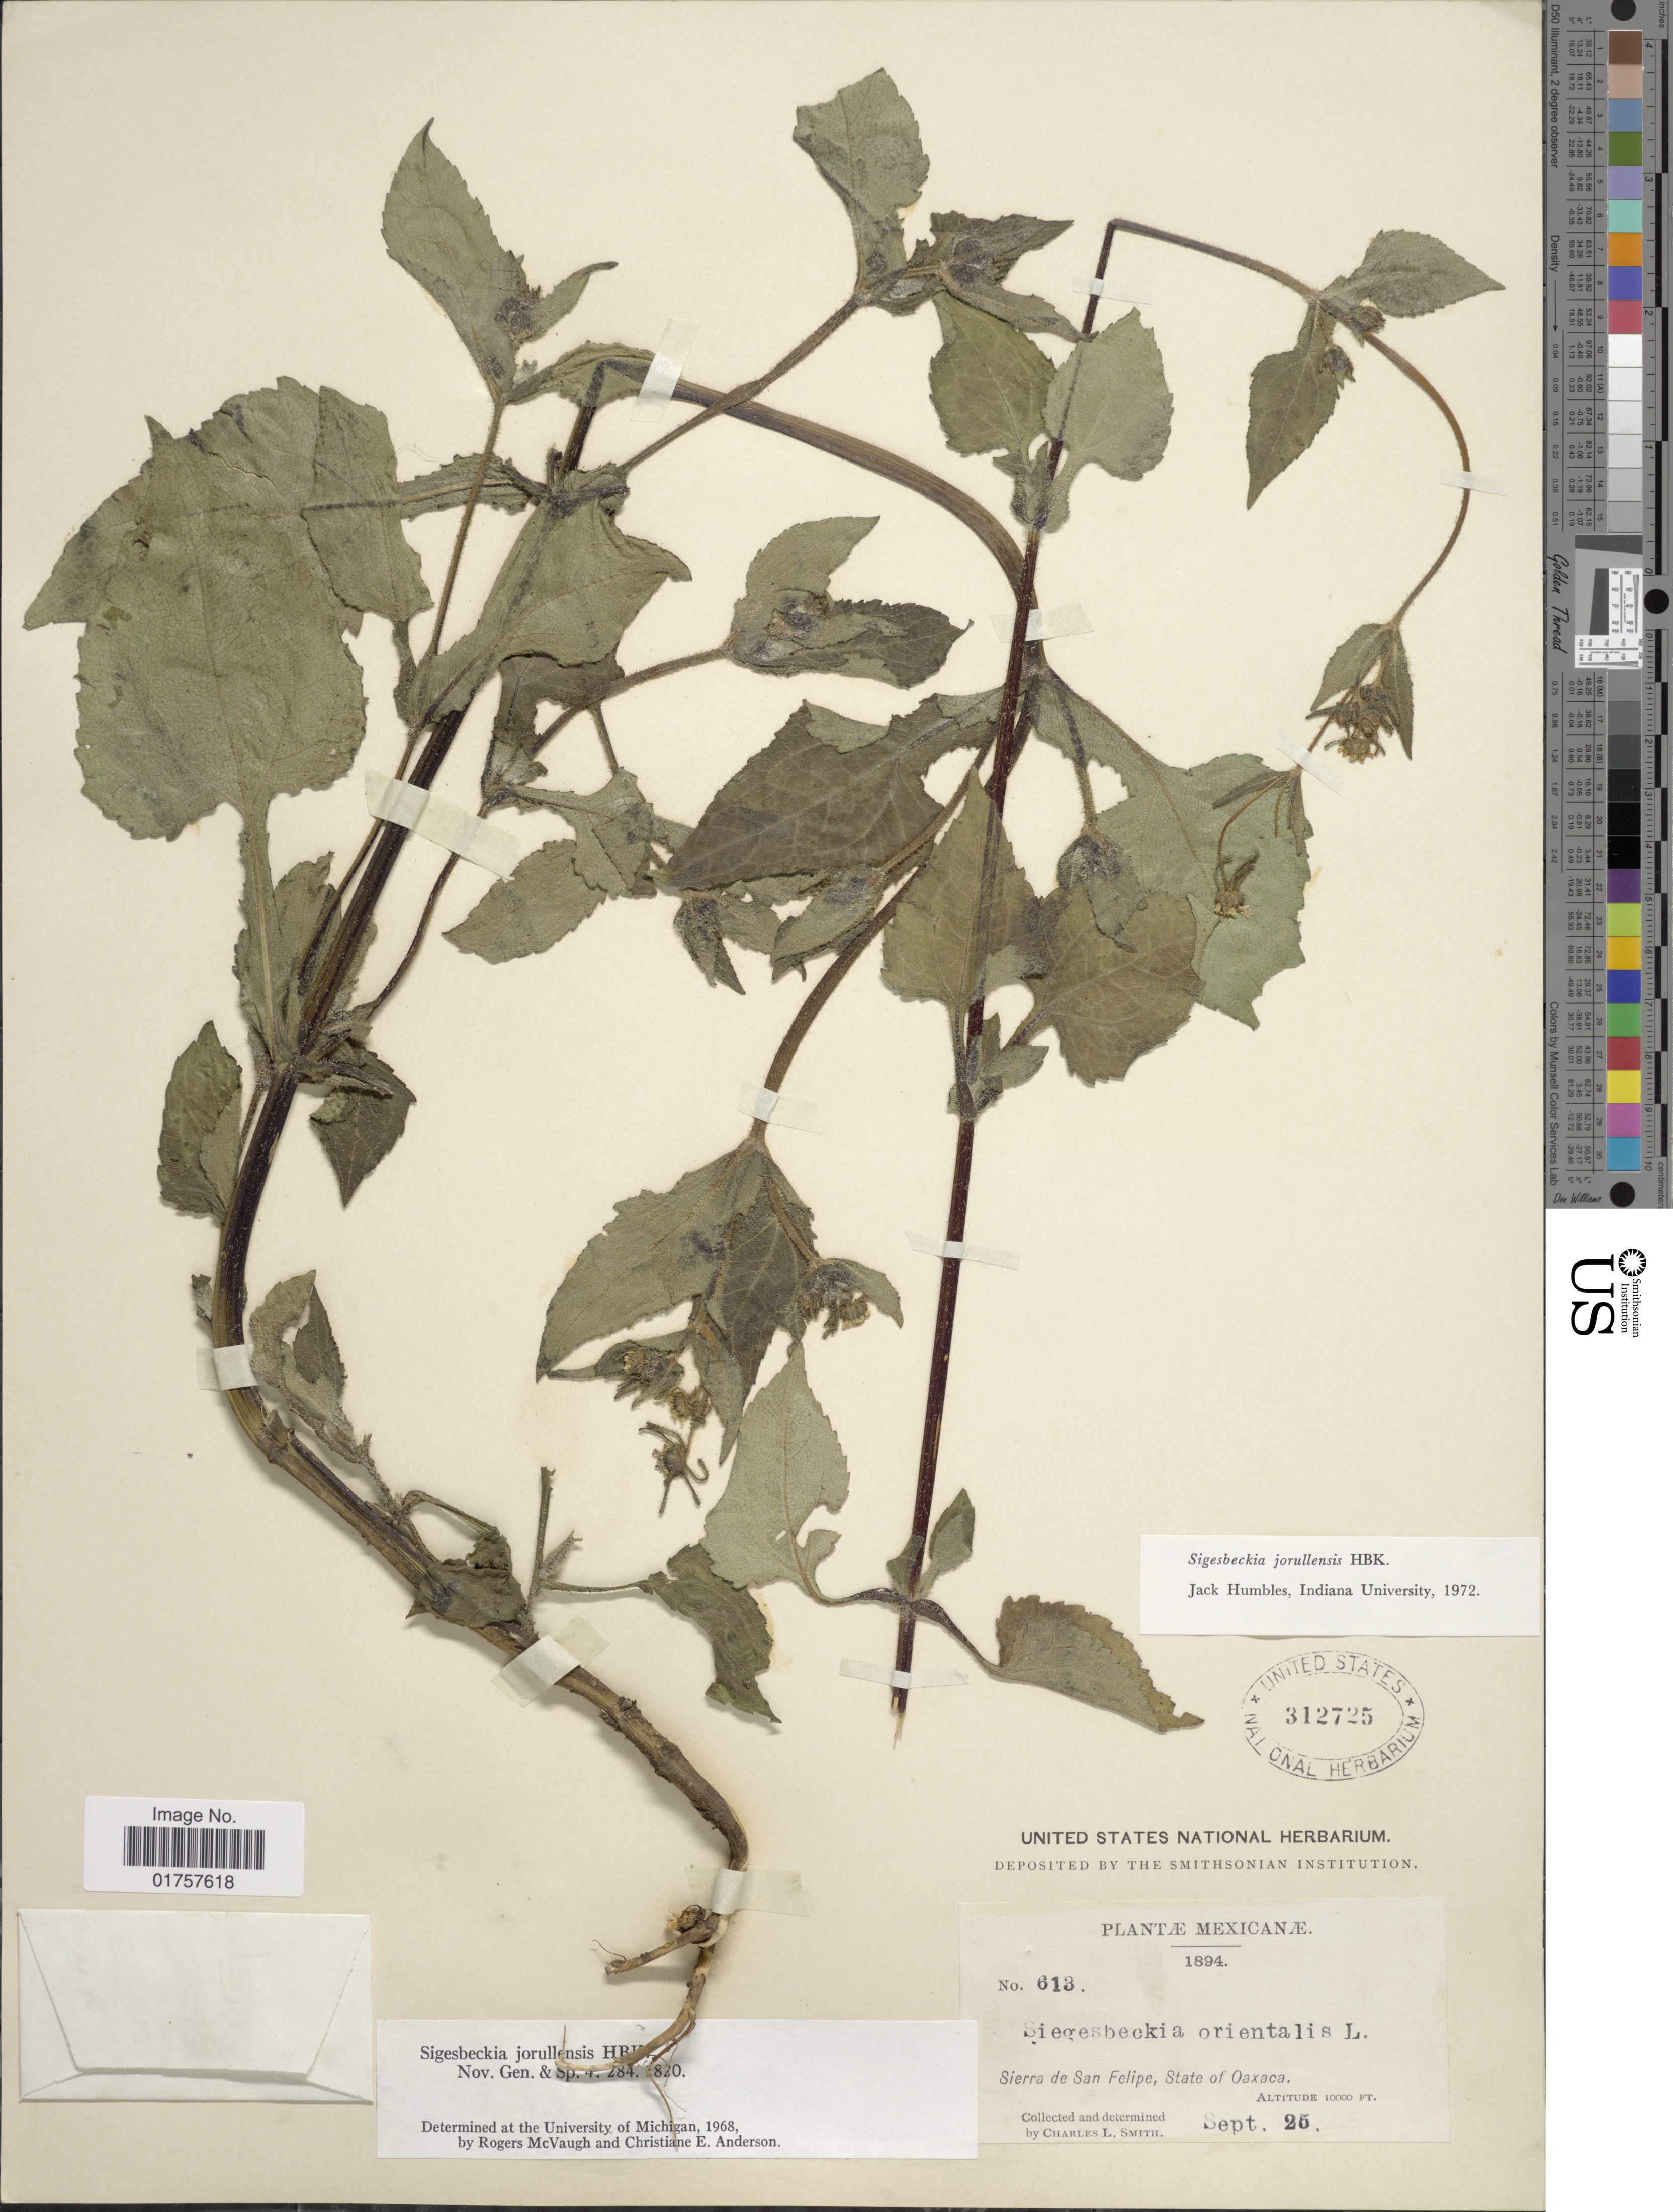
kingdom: Plantae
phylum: Tracheophyta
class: Magnoliopsida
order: Asterales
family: Asteraceae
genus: Sigesbeckia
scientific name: Sigesbeckia jorullensis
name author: Kunth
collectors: C. L. Smith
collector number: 613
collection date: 1894-09-25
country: Mexico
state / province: Oaxaca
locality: Sierra de San Felipe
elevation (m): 3048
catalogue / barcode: US 312725